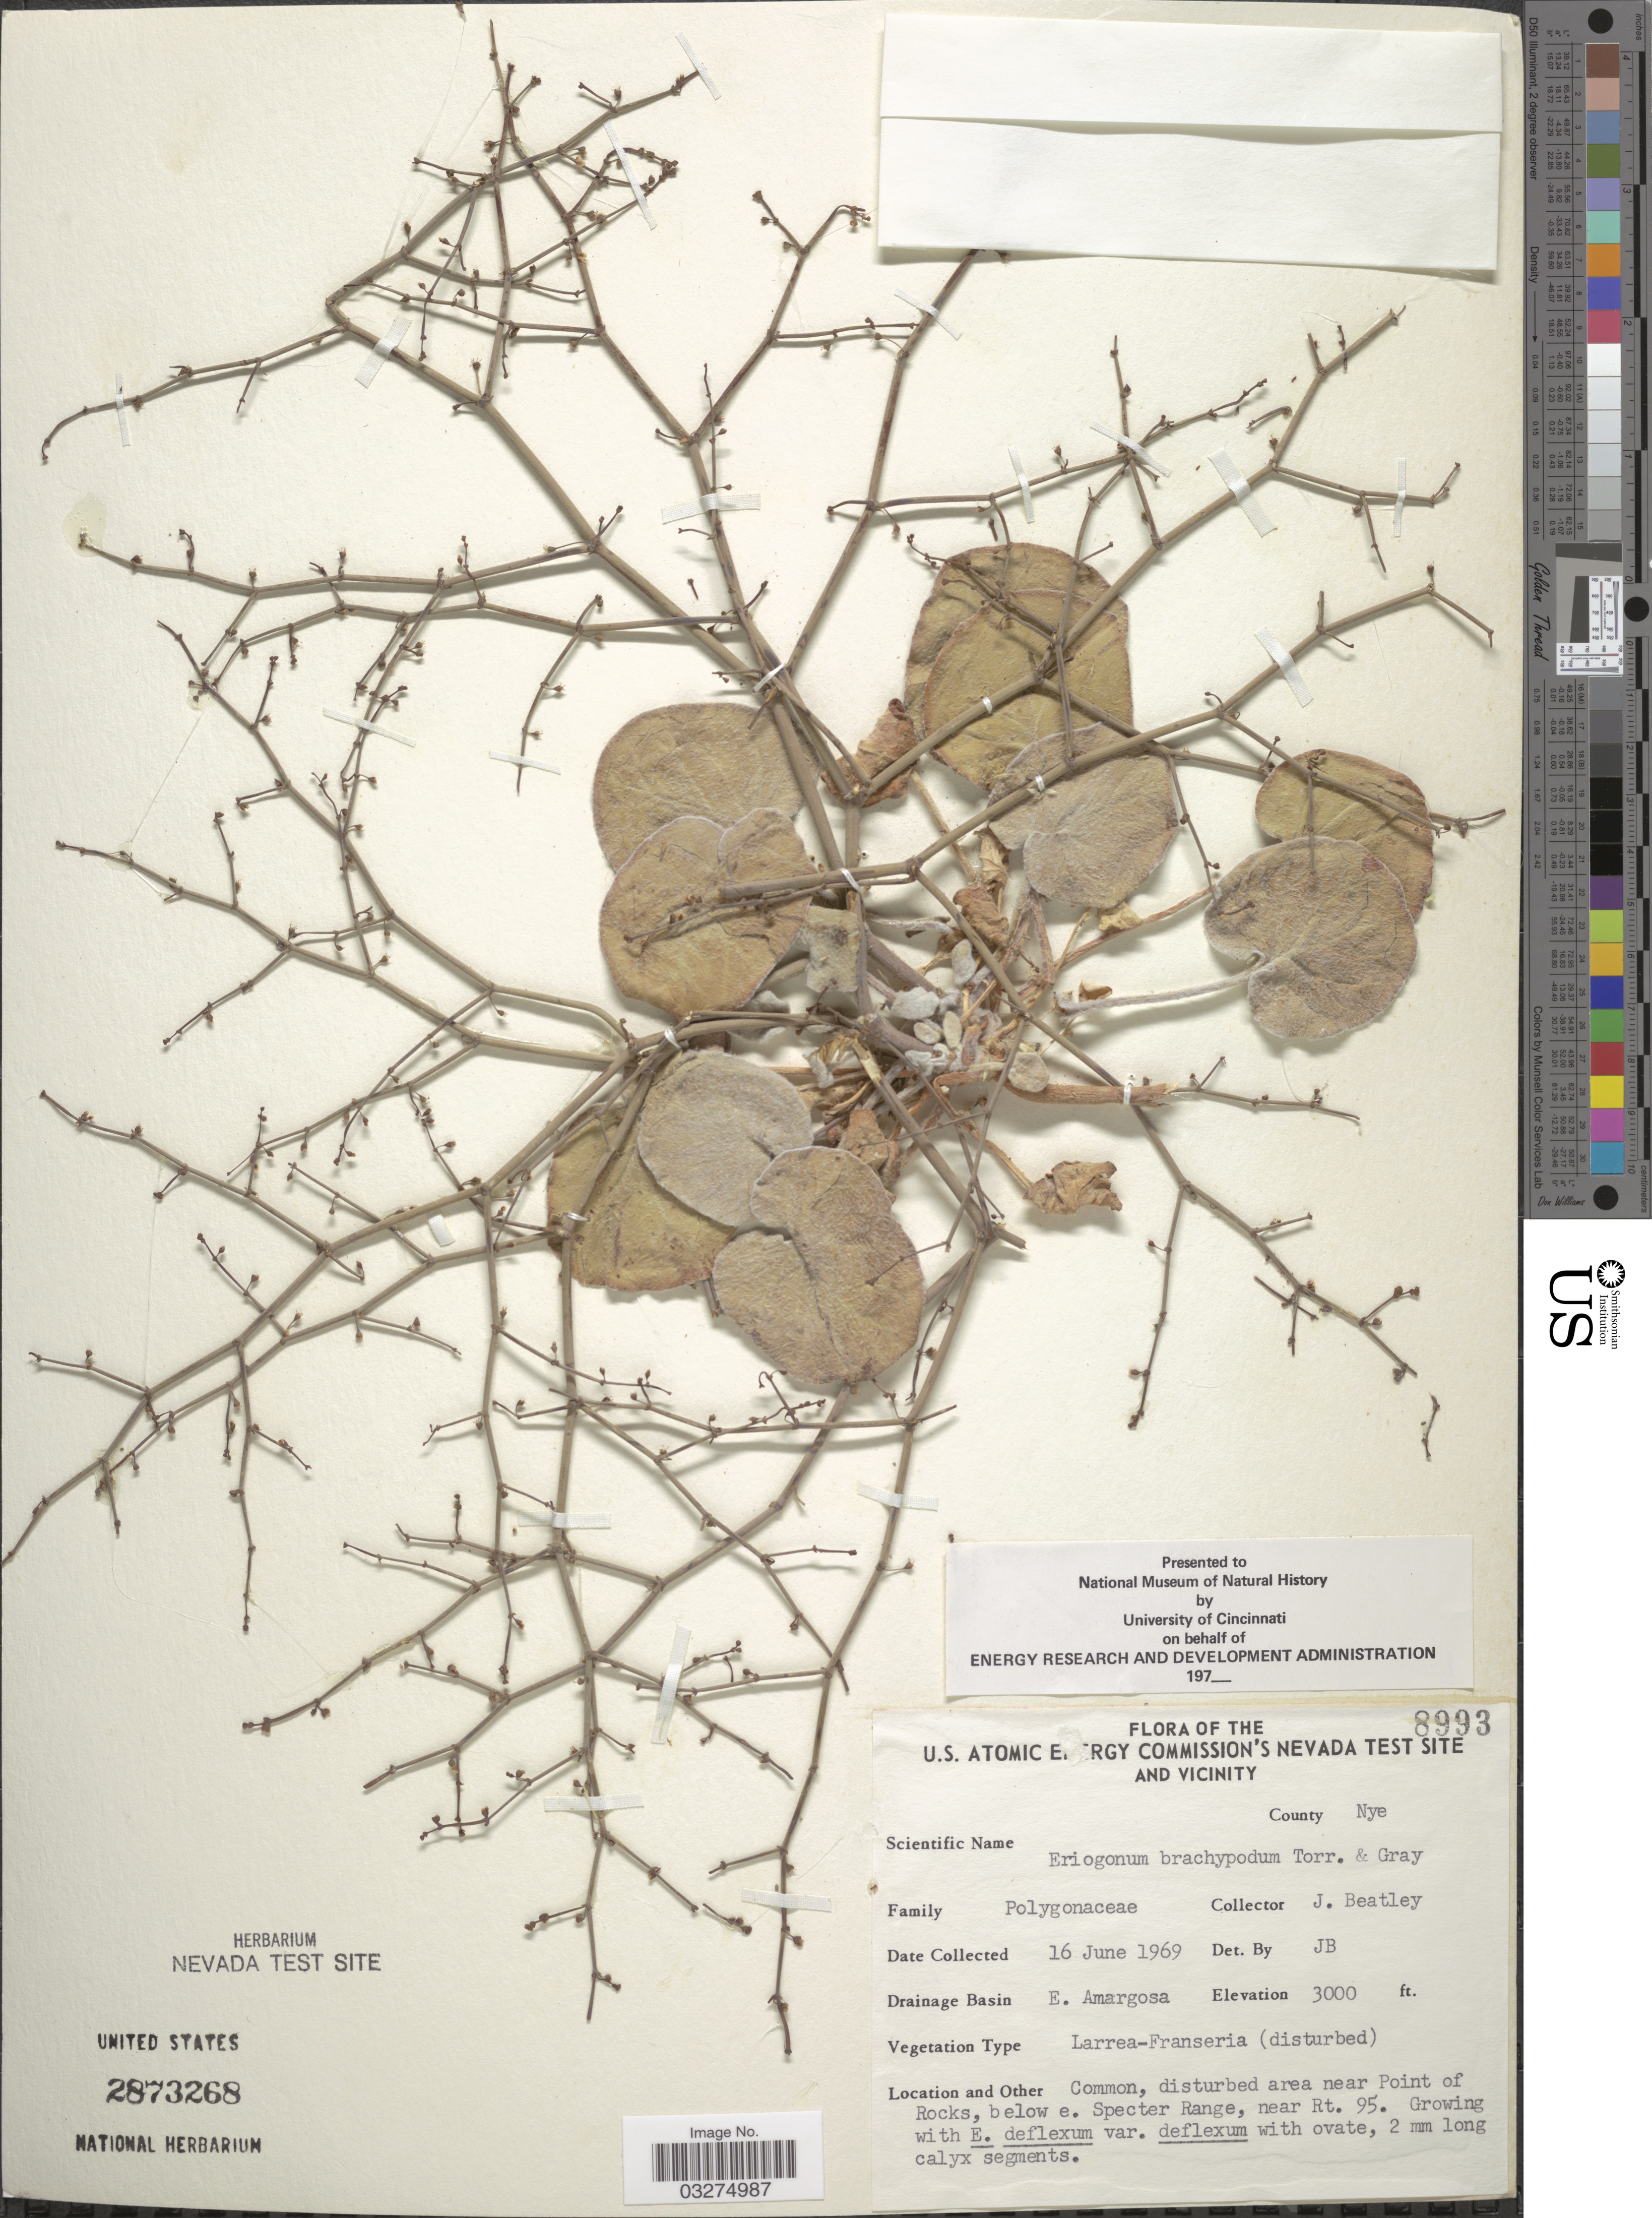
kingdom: Plantae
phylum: Tracheophyta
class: Magnoliopsida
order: Caryophyllales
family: Polygonaceae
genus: Eriogonum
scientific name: Eriogonum brachypodum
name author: Torr. & A. Gray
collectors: J. C. Beatley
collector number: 8993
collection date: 1969-06-16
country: United States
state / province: Nevada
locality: U. S. Atomic Energy Commission's Nevada Test Site and Vicinity. County Nye. Drainage Basin E. Amargosa. Area near Point of Rocks, below e. Specter Range, near Rt. 95.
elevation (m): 914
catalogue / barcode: US 2873268